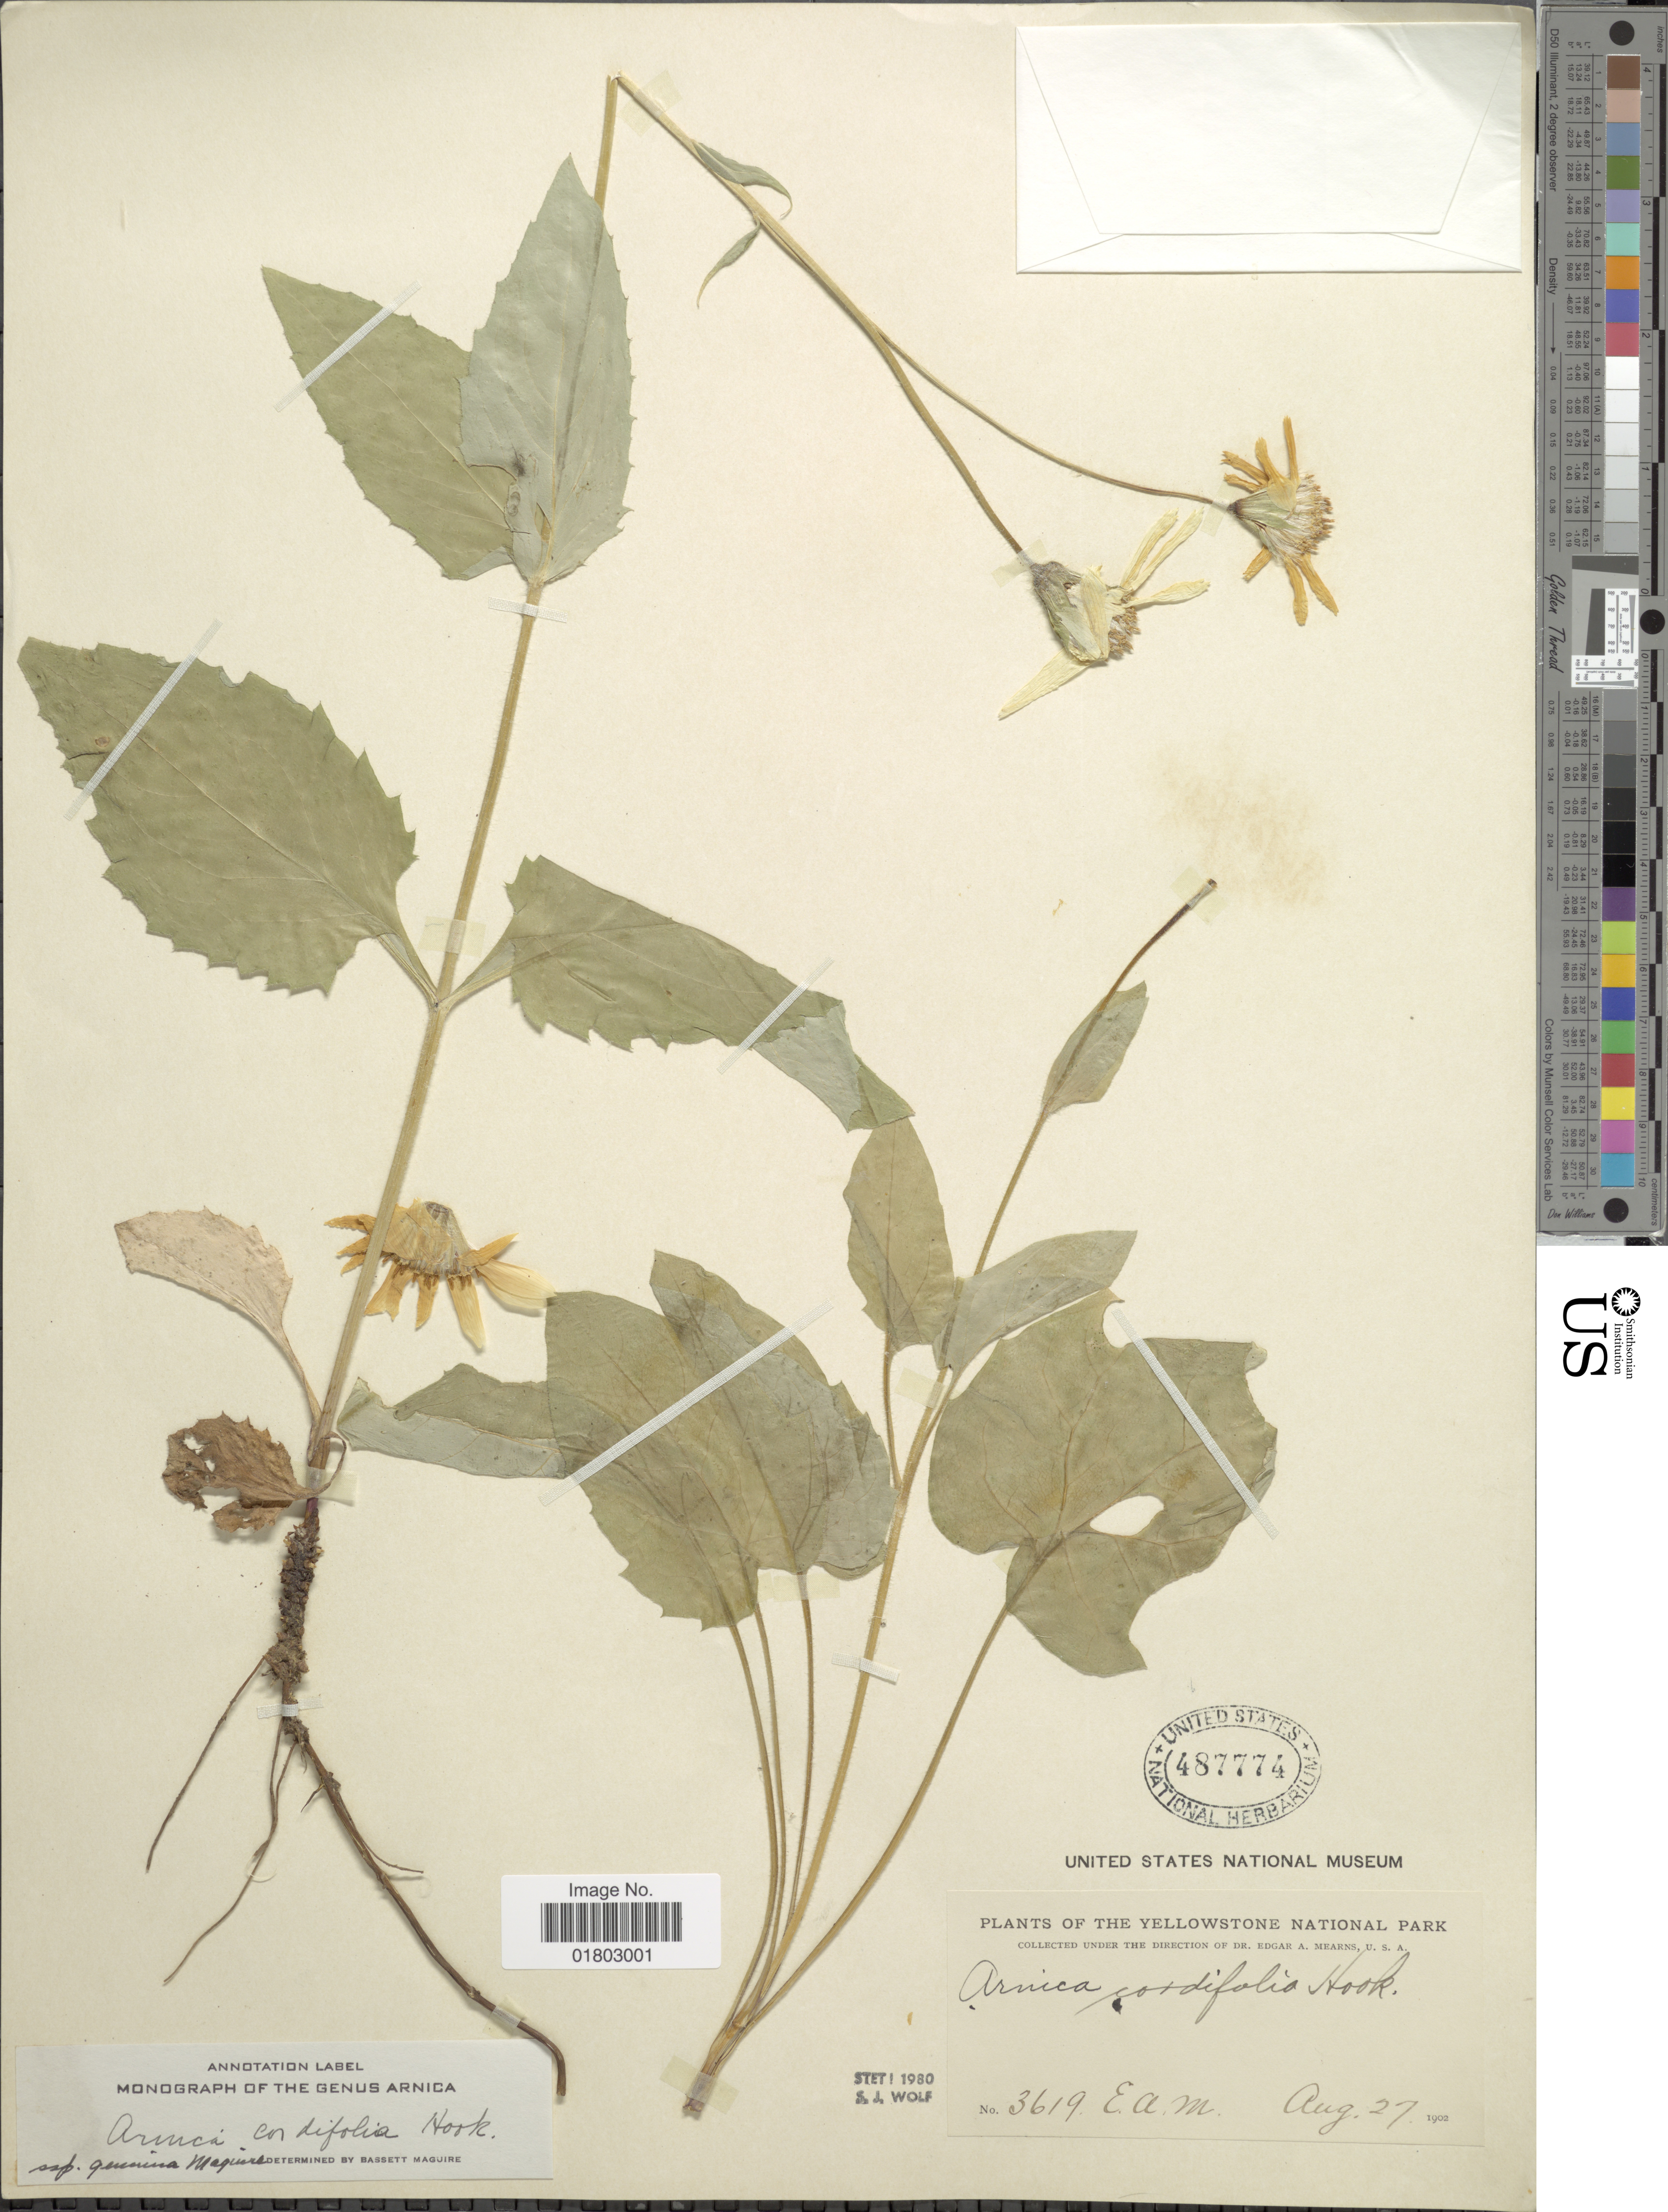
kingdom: Plantae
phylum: Tracheophyta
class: Magnoliopsida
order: Asterales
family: Asteraceae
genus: Arnica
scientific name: Arnica cordifolia subsp. genuina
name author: Maguire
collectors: E. A. Mearns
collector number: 3619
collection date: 1902-08-27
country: United States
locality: The Yellowstone National Park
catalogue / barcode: US 487774